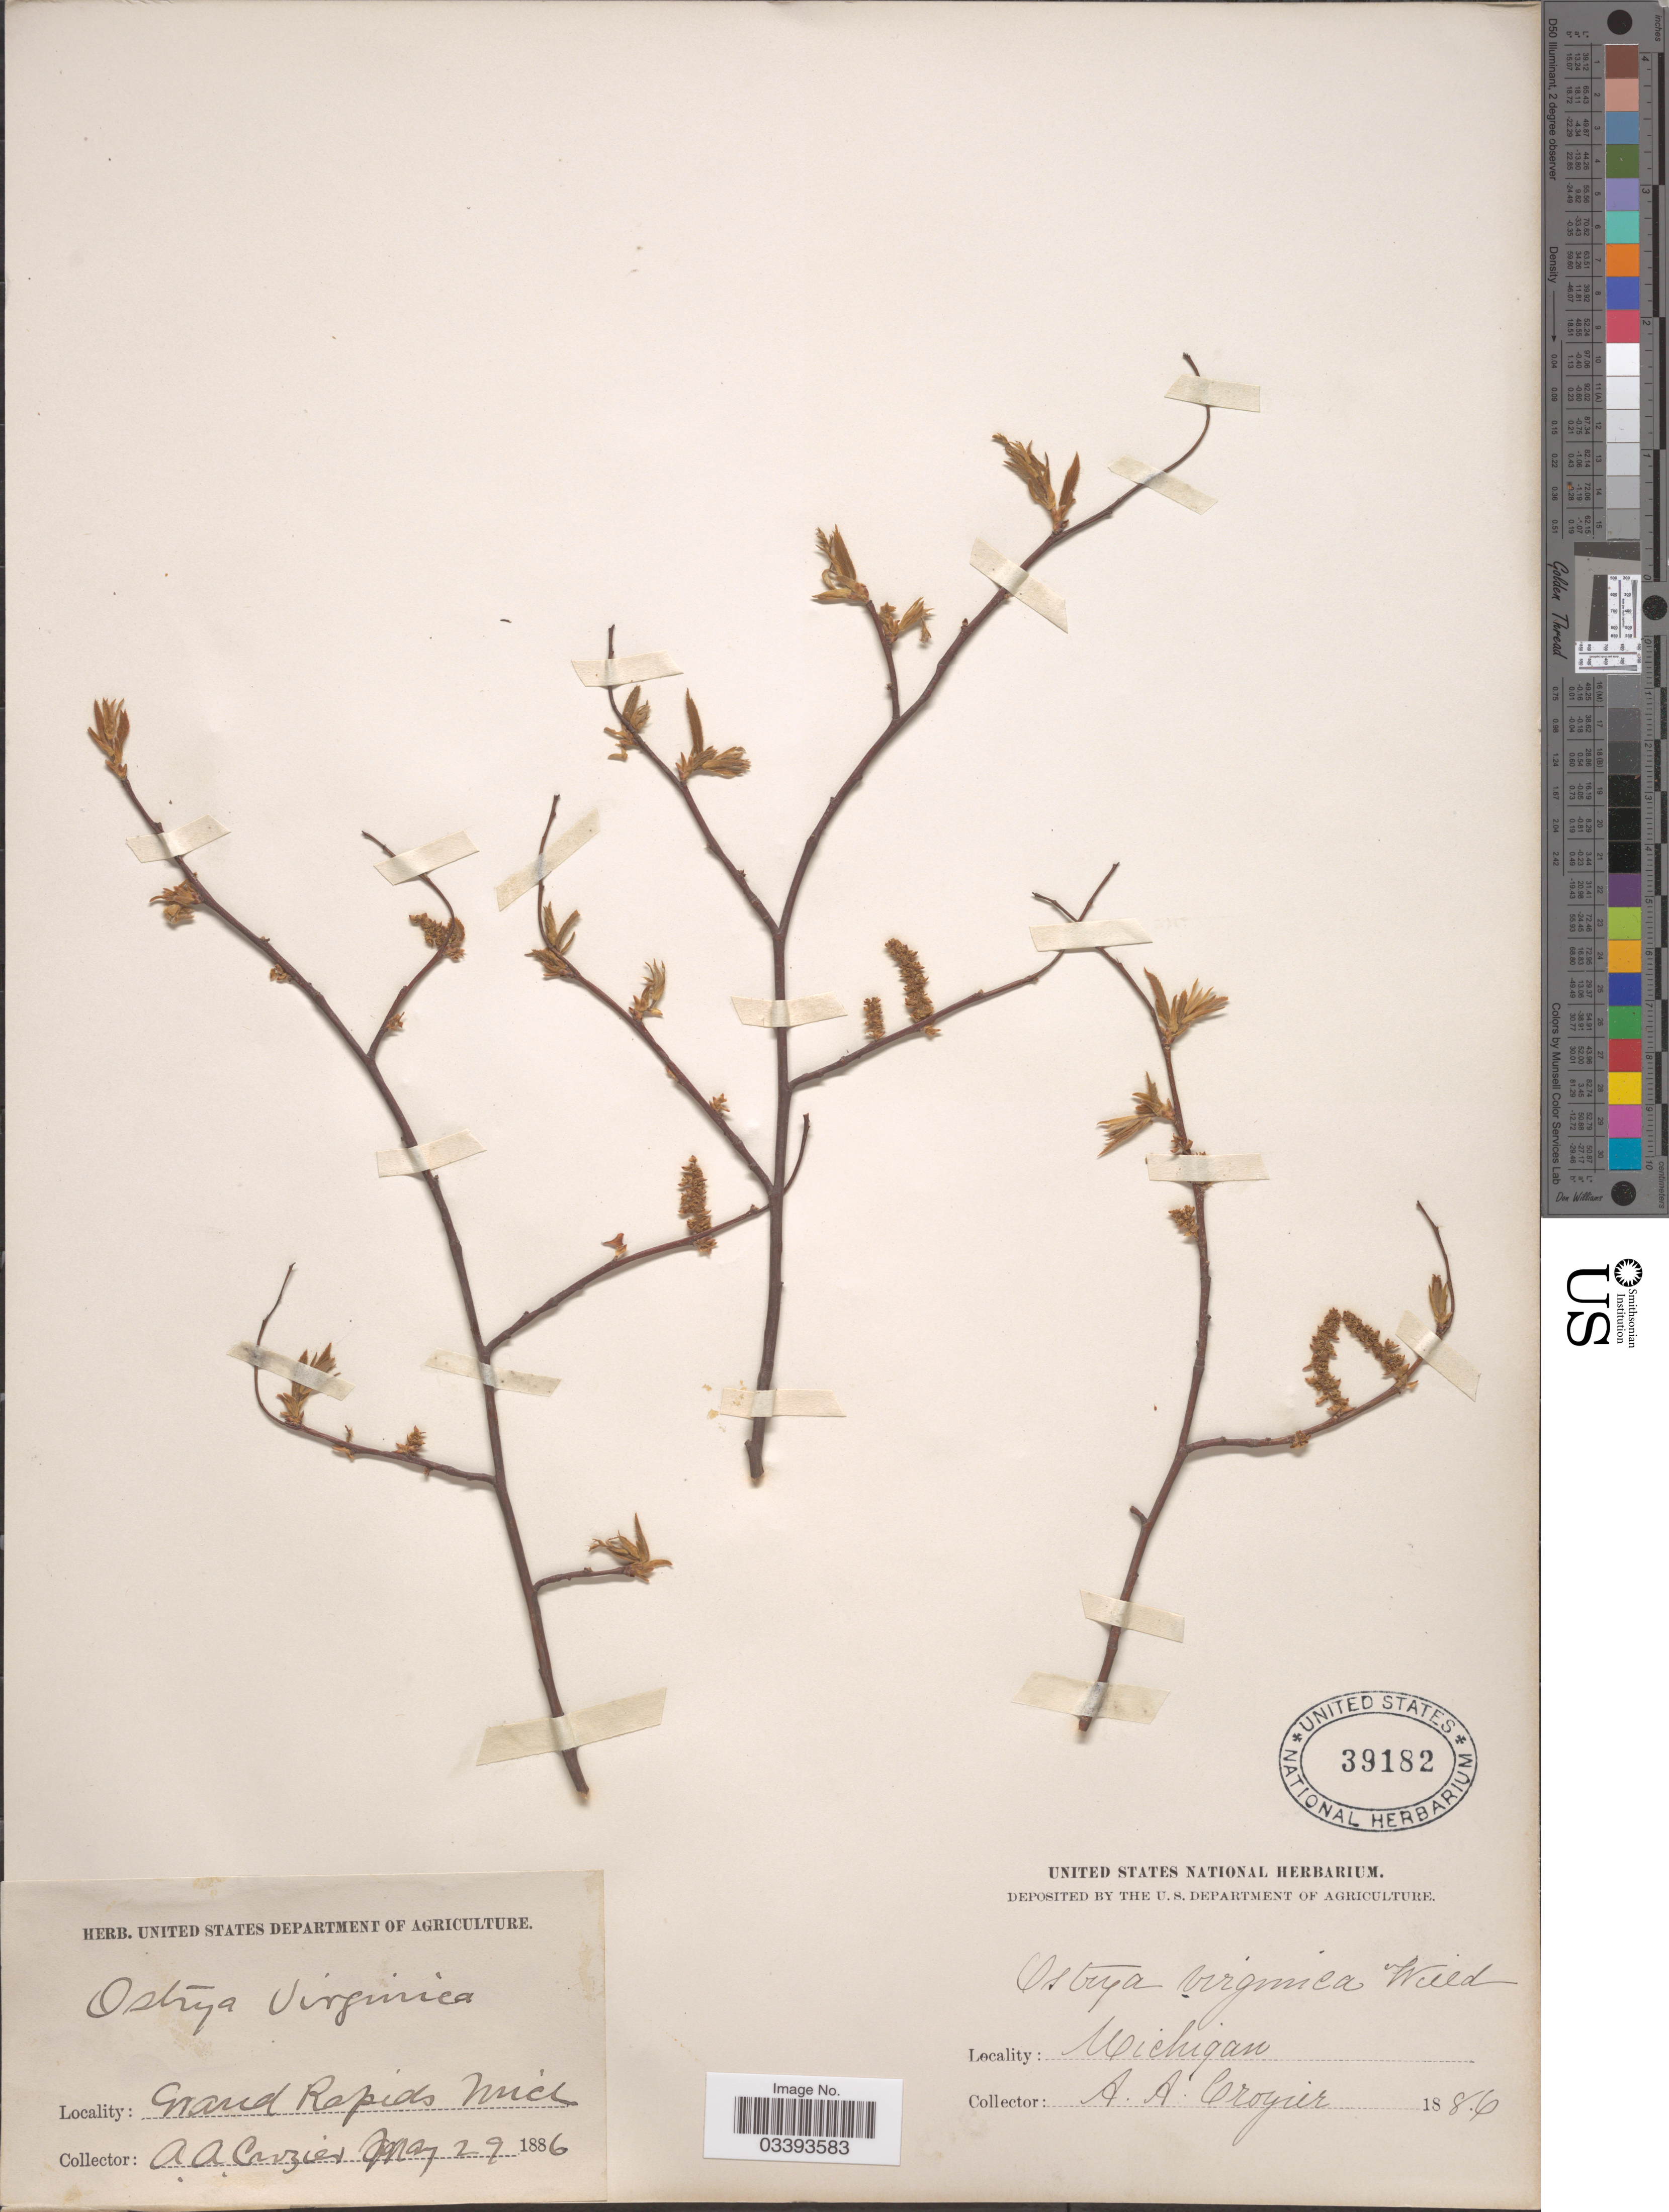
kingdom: Plantae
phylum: Tracheophyta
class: Magnoliopsida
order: Fagales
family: Betulaceae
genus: Ostrya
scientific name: Ostrya virginiana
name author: (Mill.) K. Koch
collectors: A. Crozier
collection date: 1886-05-29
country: United States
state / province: Michigan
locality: Grand Rapids Mich.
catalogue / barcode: US 39182